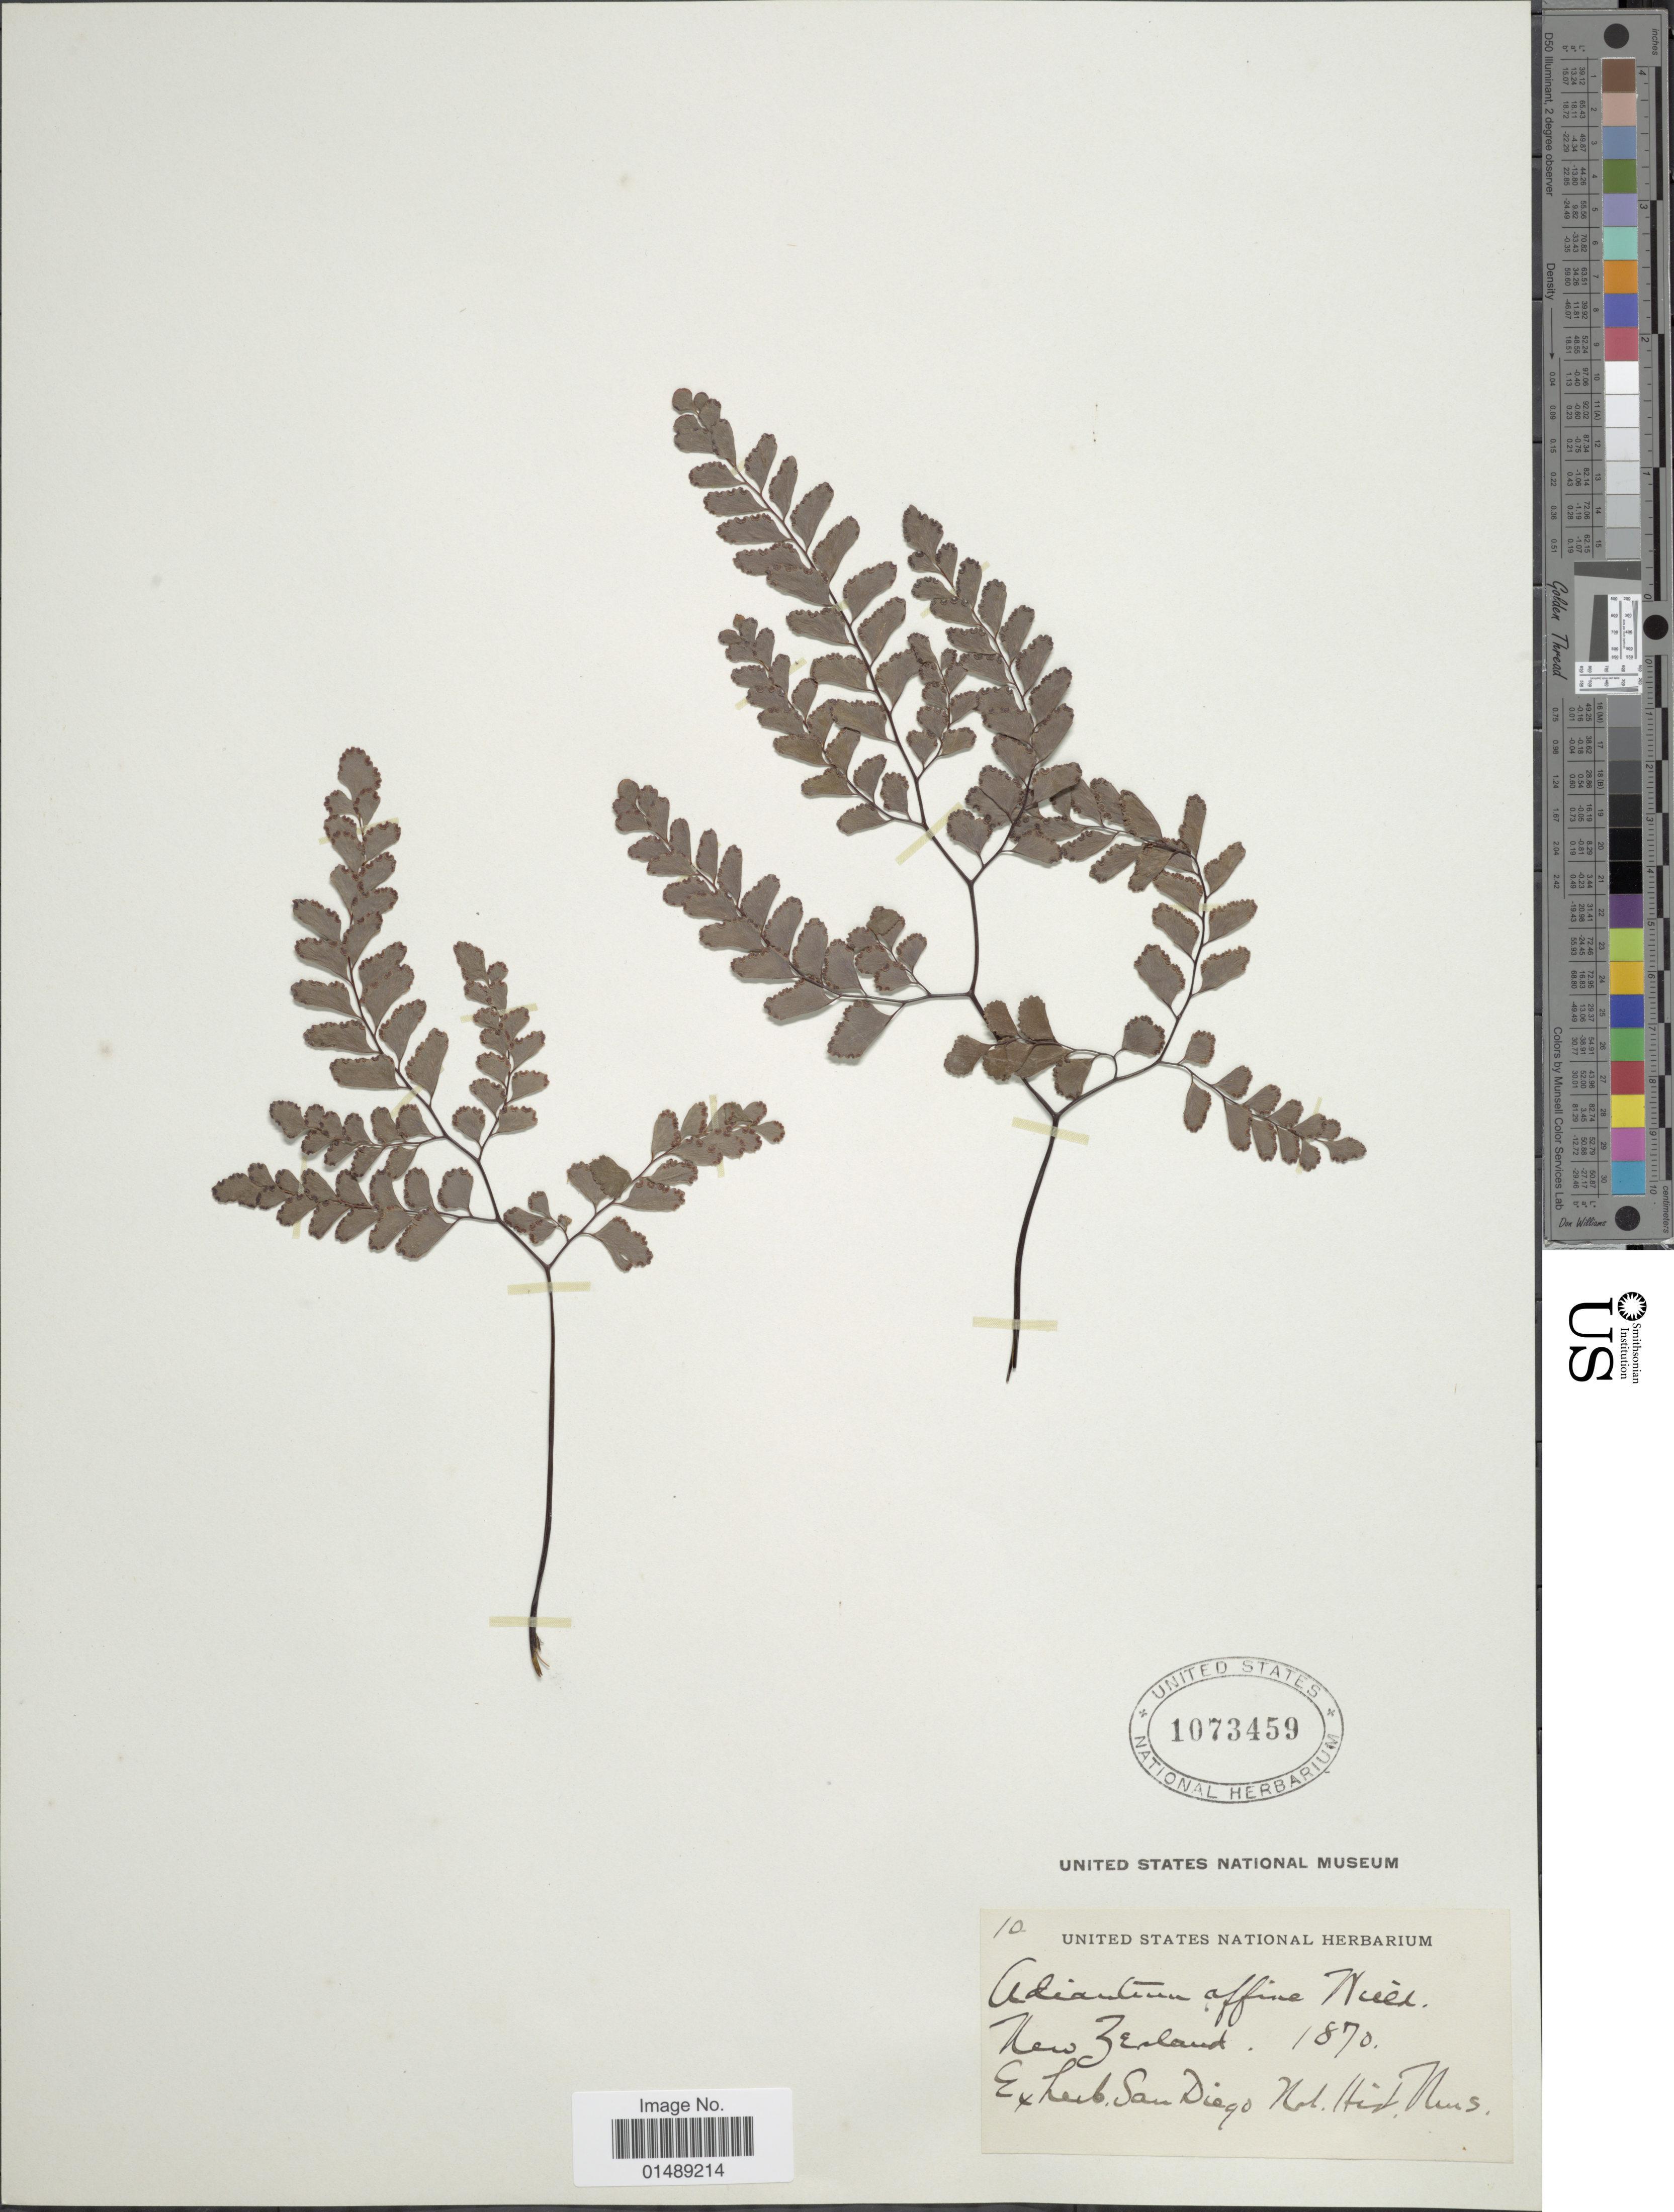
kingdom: Plantae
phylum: Tracheophyta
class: Polypodiopsida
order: Polypodiales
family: Pteridaceae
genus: Adiantum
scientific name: Adiantum affine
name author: Willd.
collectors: San Diego Natrural History Museum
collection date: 1870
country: New Zealand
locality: New Zealand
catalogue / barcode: US 1073459